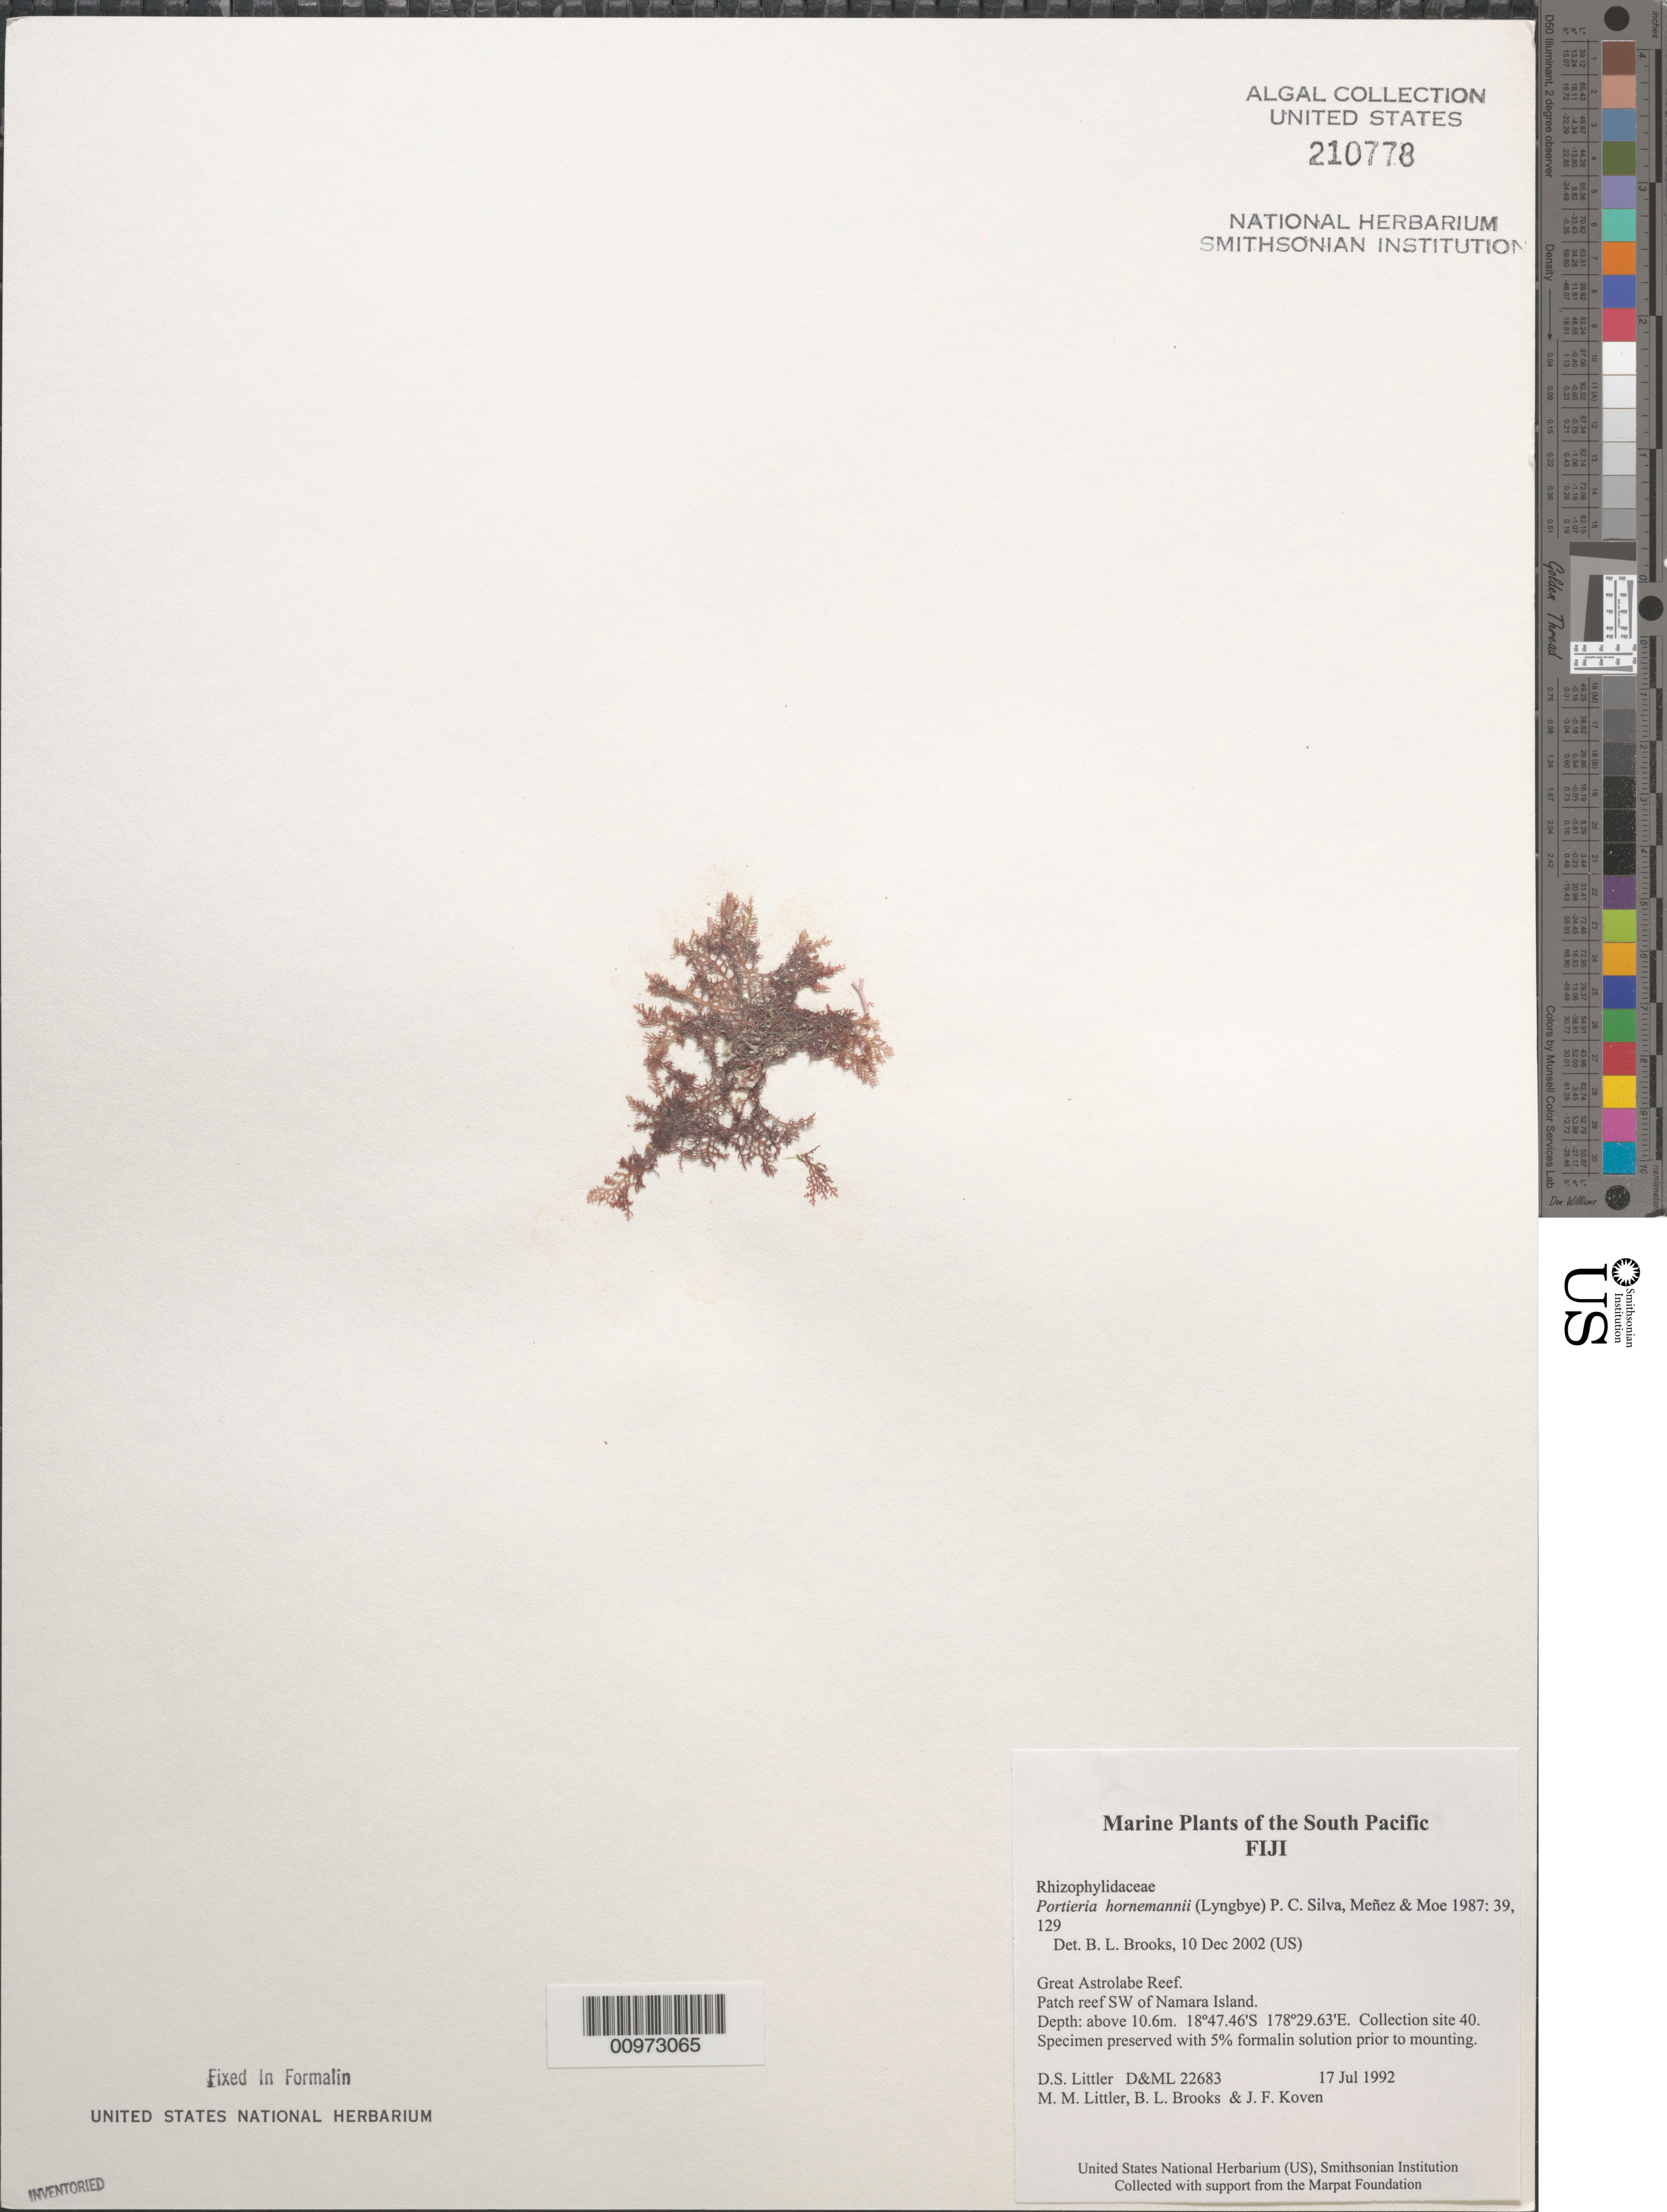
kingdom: Plantae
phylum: Rhodophyta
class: Florideophyceae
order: Gigartinales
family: Rhizophyllidaceae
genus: Portieria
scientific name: Portieria hornemannii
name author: (Lyngbye) P.C. Silva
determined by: Brooks, B. L., (BOT), Smithsonian Institution - National Museum of Natural History (UNITED STATES)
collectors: D. S. Littler, M. M. Littler, B. Brooks & J. Koven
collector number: D&ML 22683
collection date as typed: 17 Jul 1992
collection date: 1992-07-17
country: Fiji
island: Great Astrolabe Reef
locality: Great Astrolabe Reef, patch reef southwest of Namara Island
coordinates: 18 47.46'S, 178 29.63'E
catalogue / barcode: US 210778